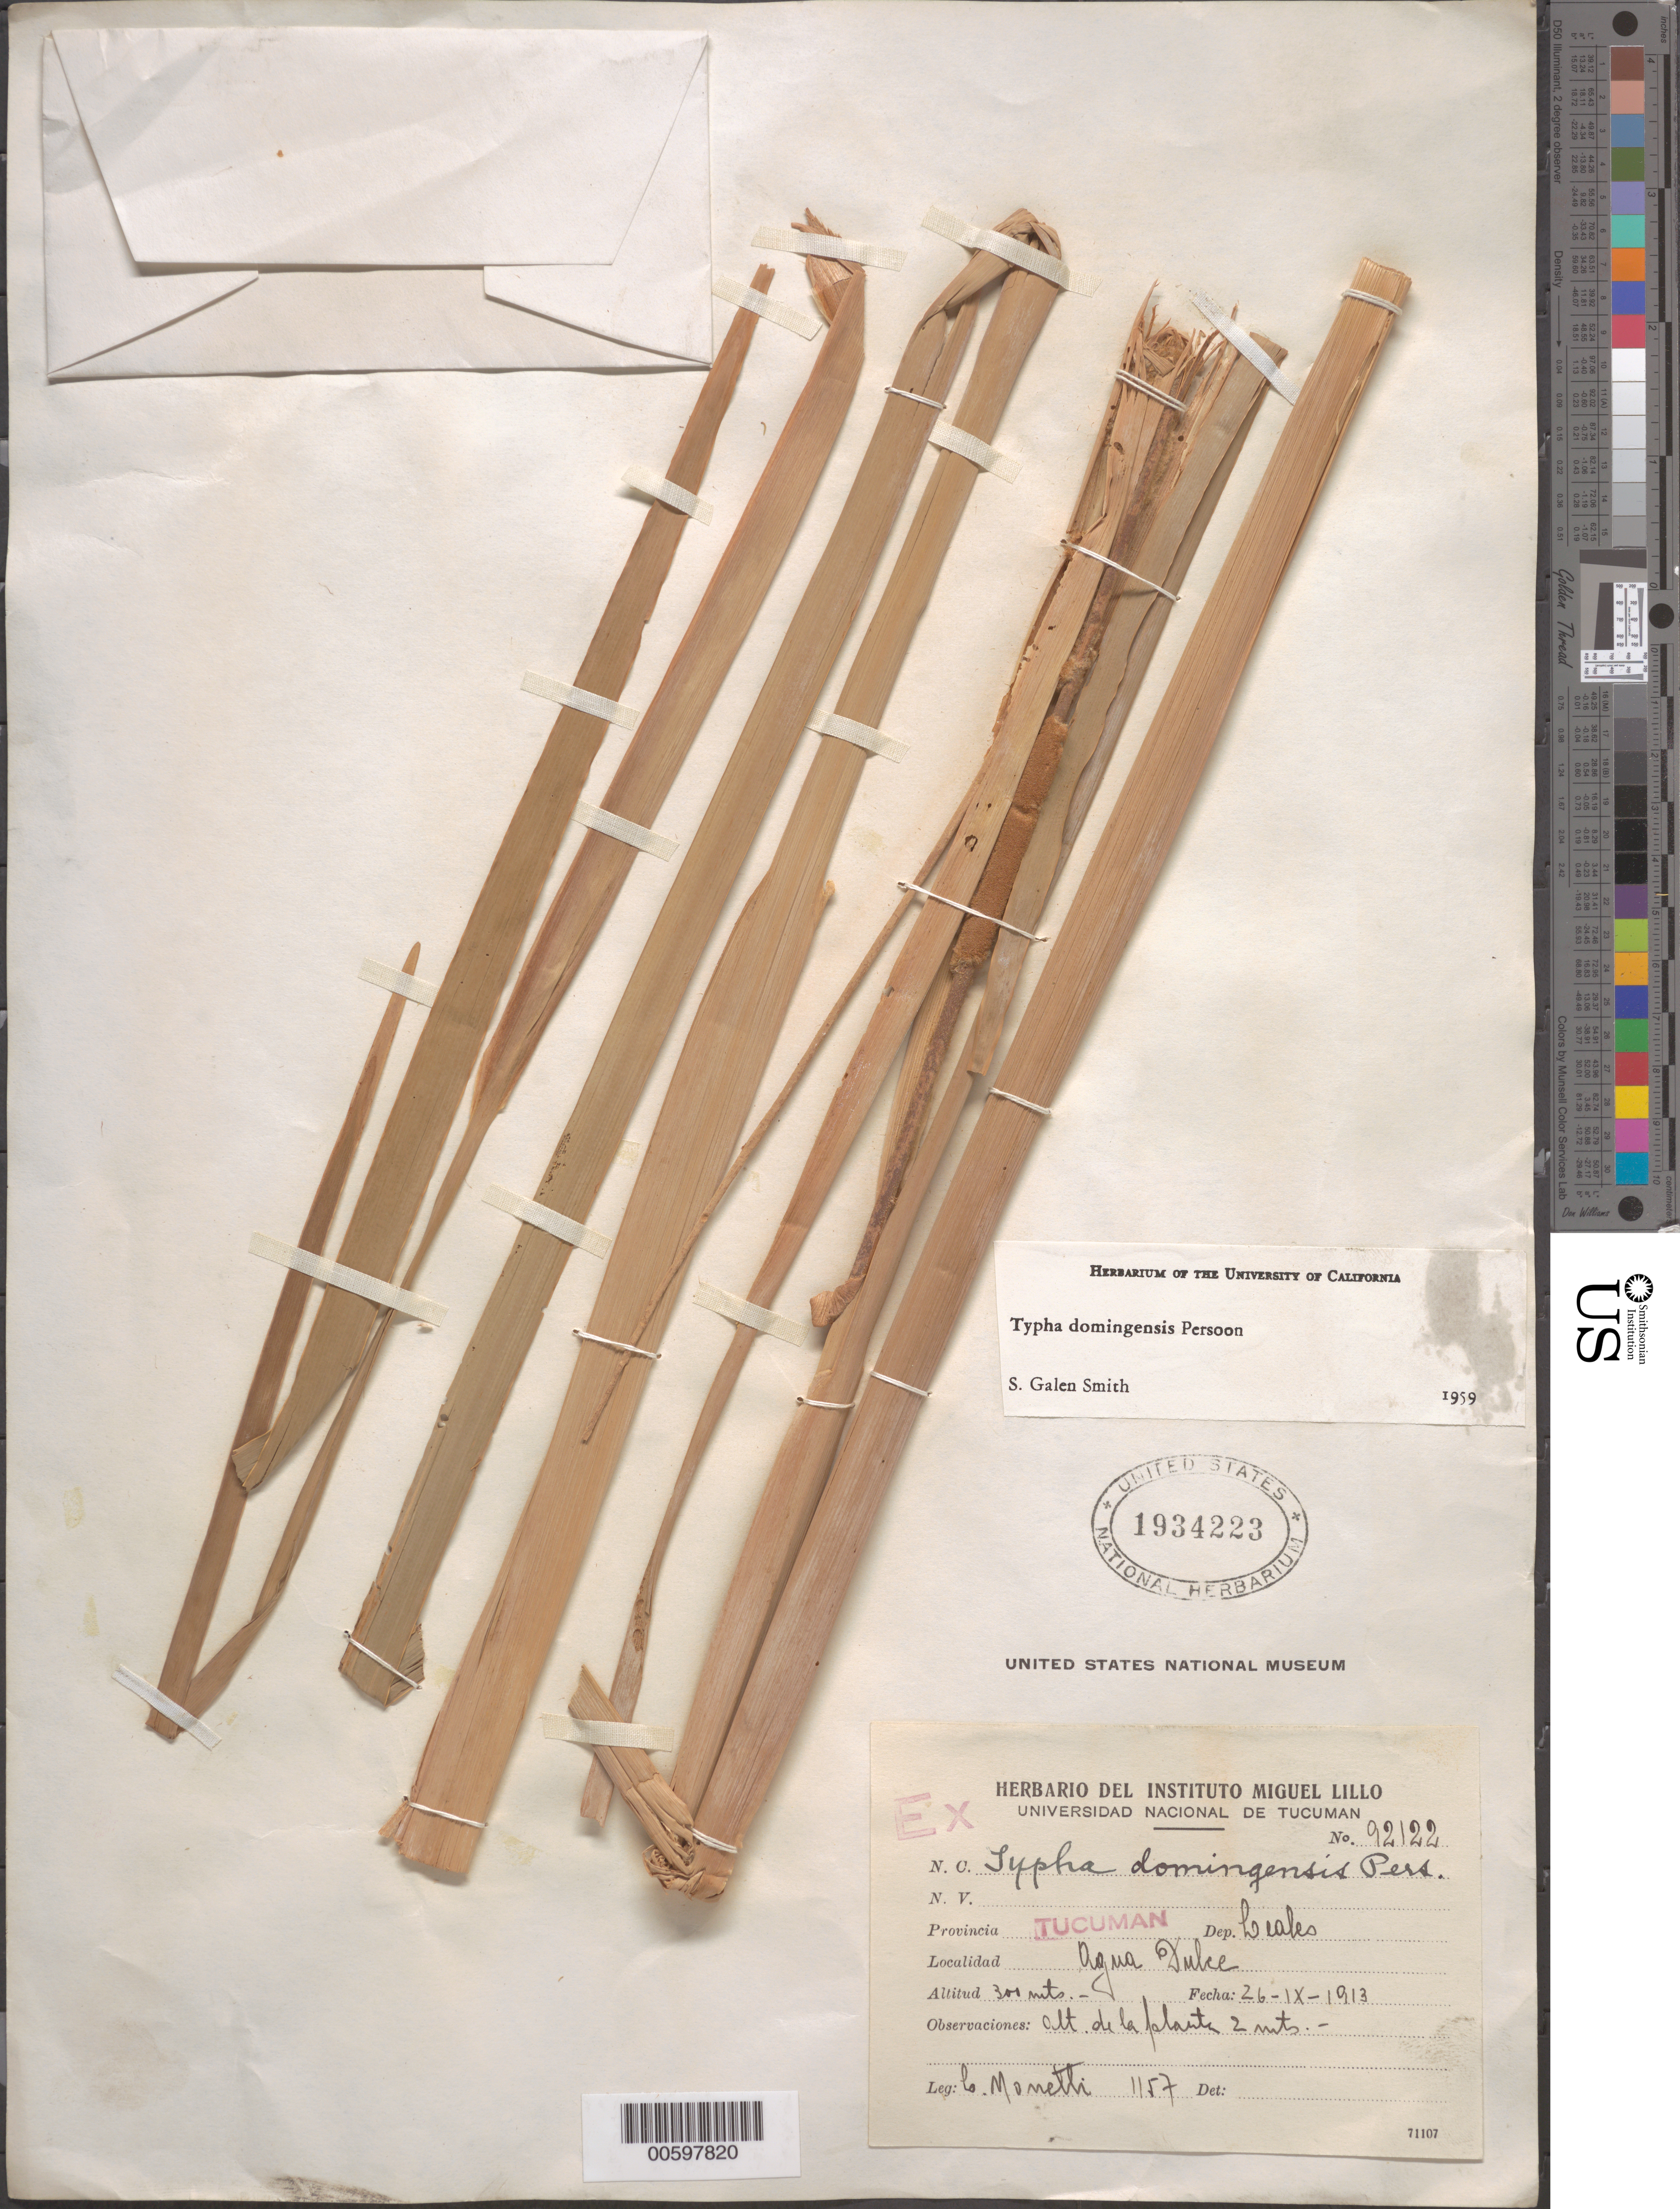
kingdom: Plantae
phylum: Tracheophyta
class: Liliopsida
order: Poales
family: Typhaceae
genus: Typha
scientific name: Typha domingensis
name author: Pers.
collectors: C. Monetti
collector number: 1157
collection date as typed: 26 Sep 1913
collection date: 1913-09-26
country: Argentina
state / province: Tucumán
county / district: Leales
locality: Aqua Dulce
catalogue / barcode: US 1934223